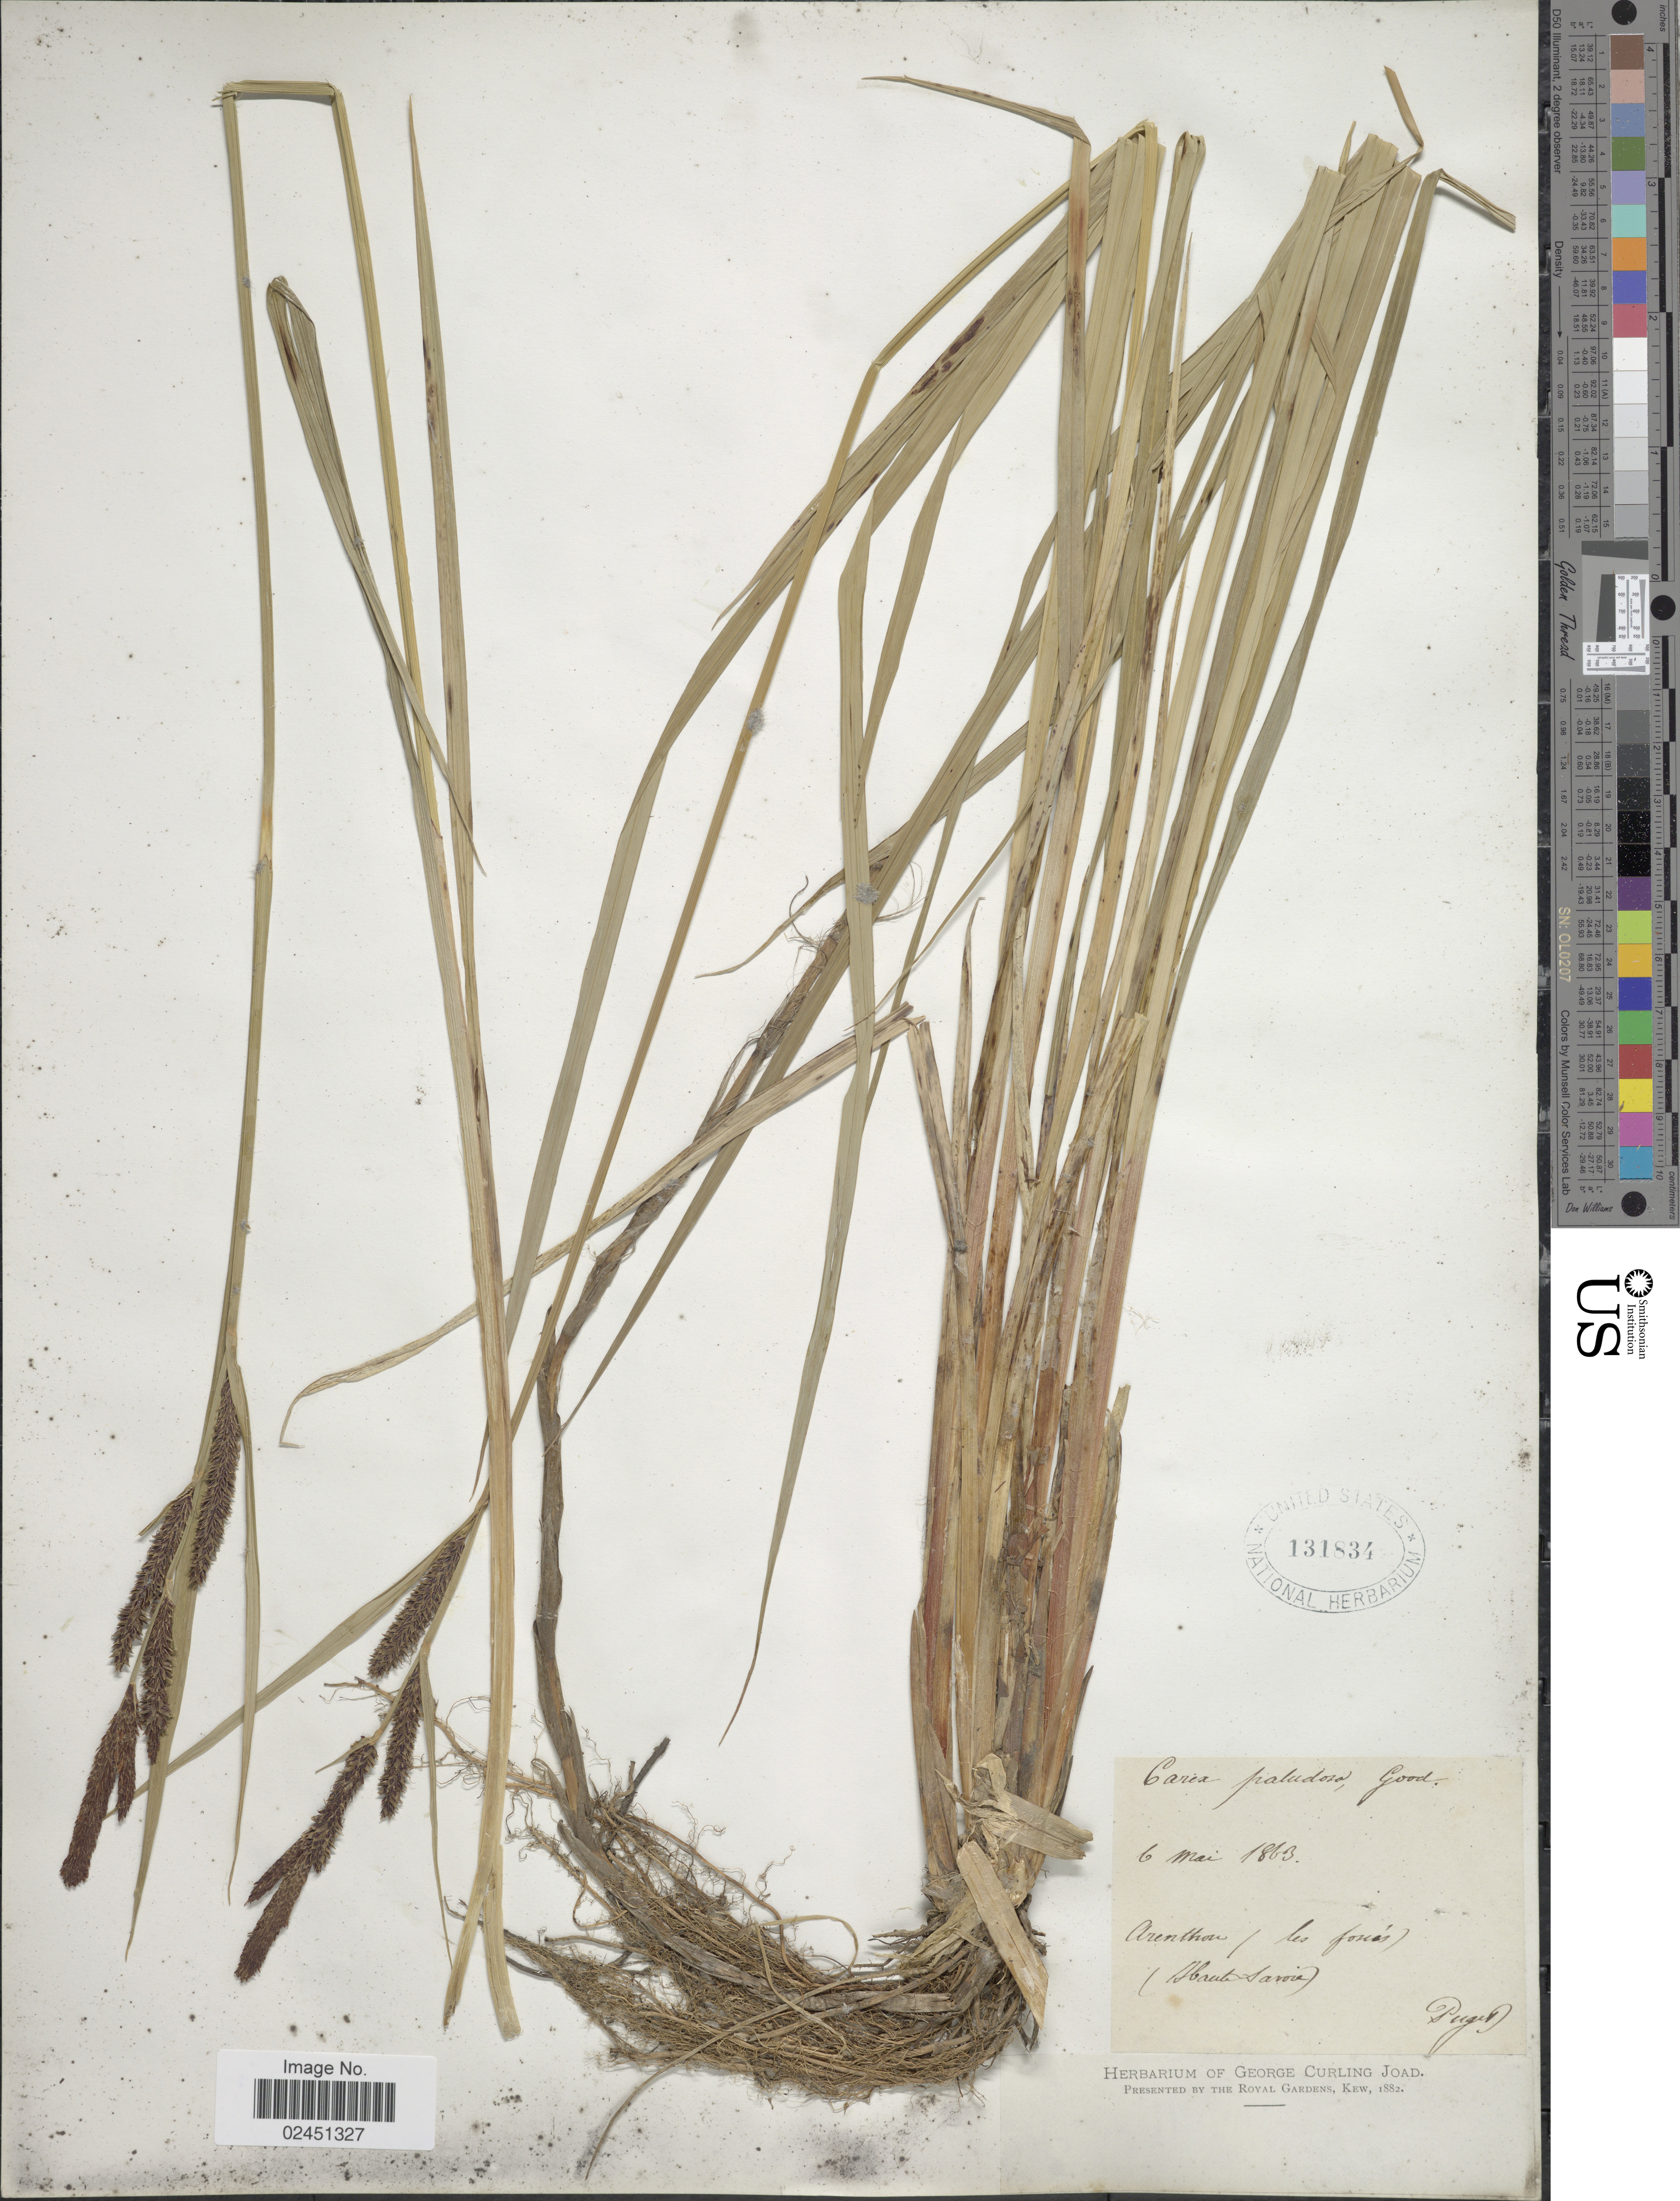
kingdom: Plantae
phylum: Tracheophyta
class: Liliopsida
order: Poales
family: Cyperaceae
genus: Carex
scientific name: Carex acutiformis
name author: Ehrh.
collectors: -. Puget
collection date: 1863-05-06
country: France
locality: Arenhou (les fores) (Haute Savoie) [interpreted]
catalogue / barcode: US 131834